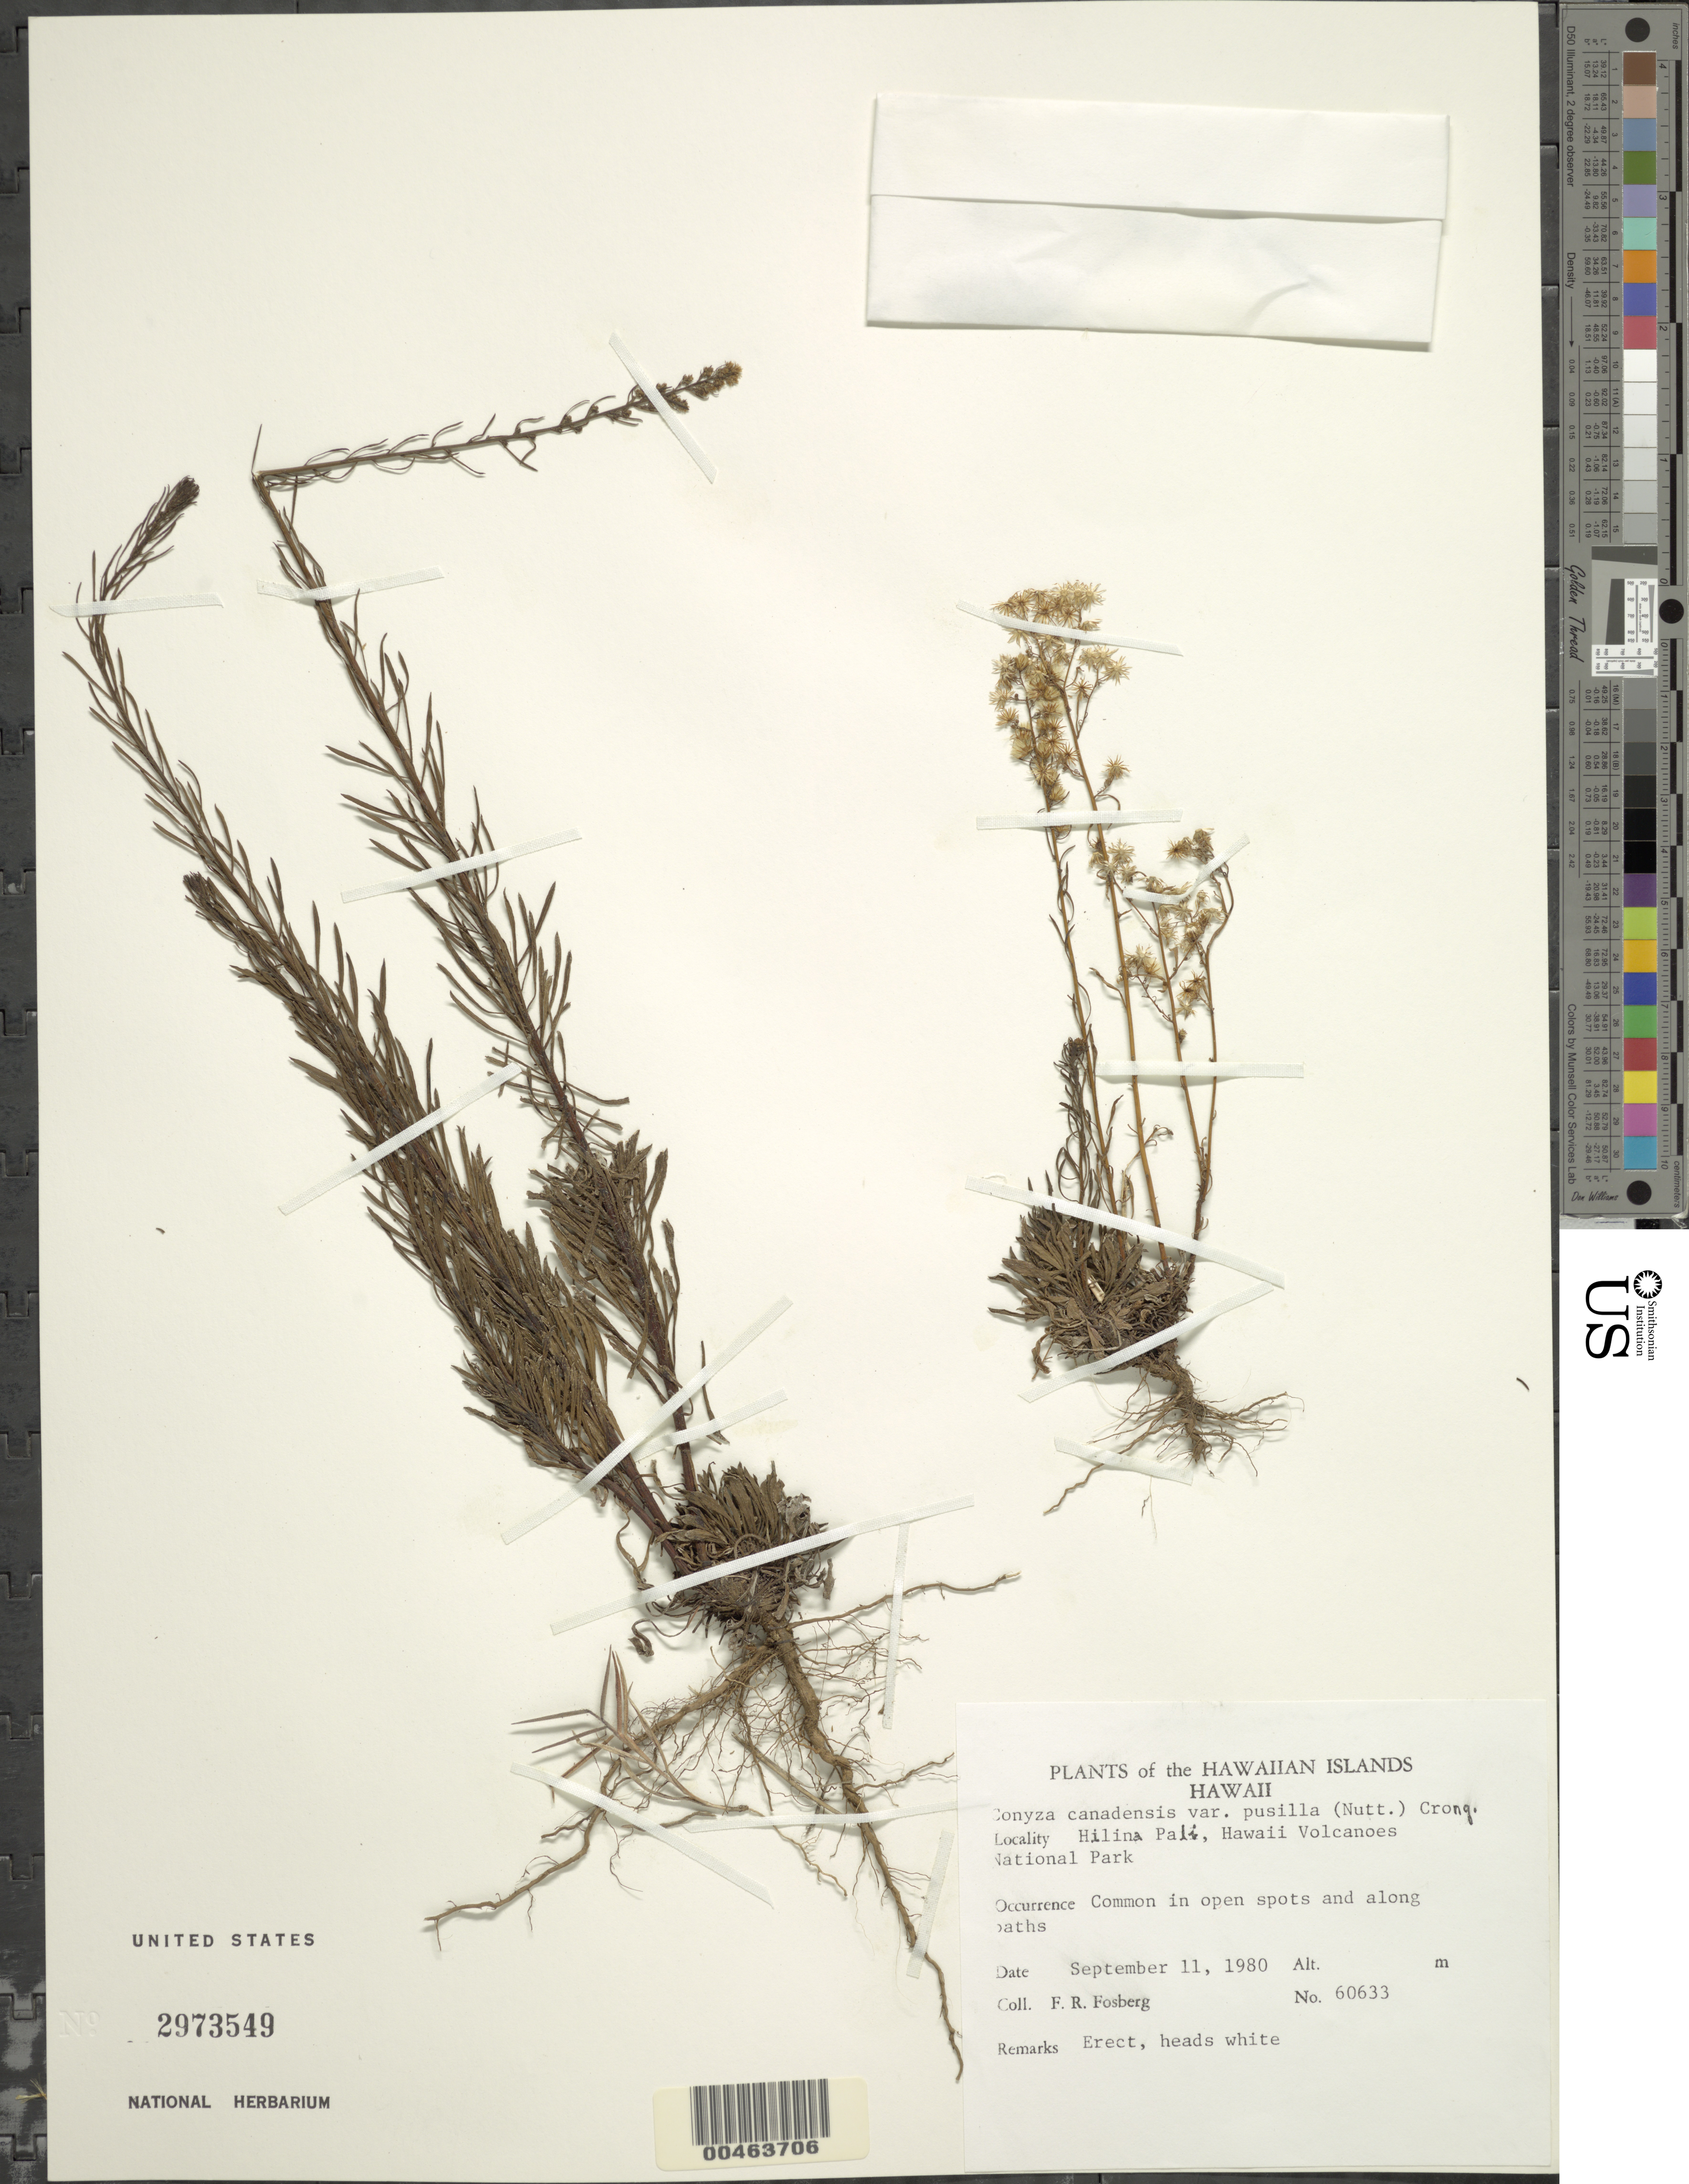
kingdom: Plantae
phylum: Tracheophyta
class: Magnoliopsida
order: Asterales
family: Asteraceae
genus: Erigeron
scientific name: Erigeron canadensis var. pusillus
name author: (Nutt.) Bolvin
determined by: Wagner, W. L., (BOT), Smithsonian Institution - National Museum of Natural History (UNITED STATES)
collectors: F. R. Fosberg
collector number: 60633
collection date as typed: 11 Sep 1980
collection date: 1980-09-11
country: United States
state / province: Hawaii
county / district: Hawaii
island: Hawaii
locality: Hilina Pali, Hawaii Volcanoes National Park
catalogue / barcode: US 2973549